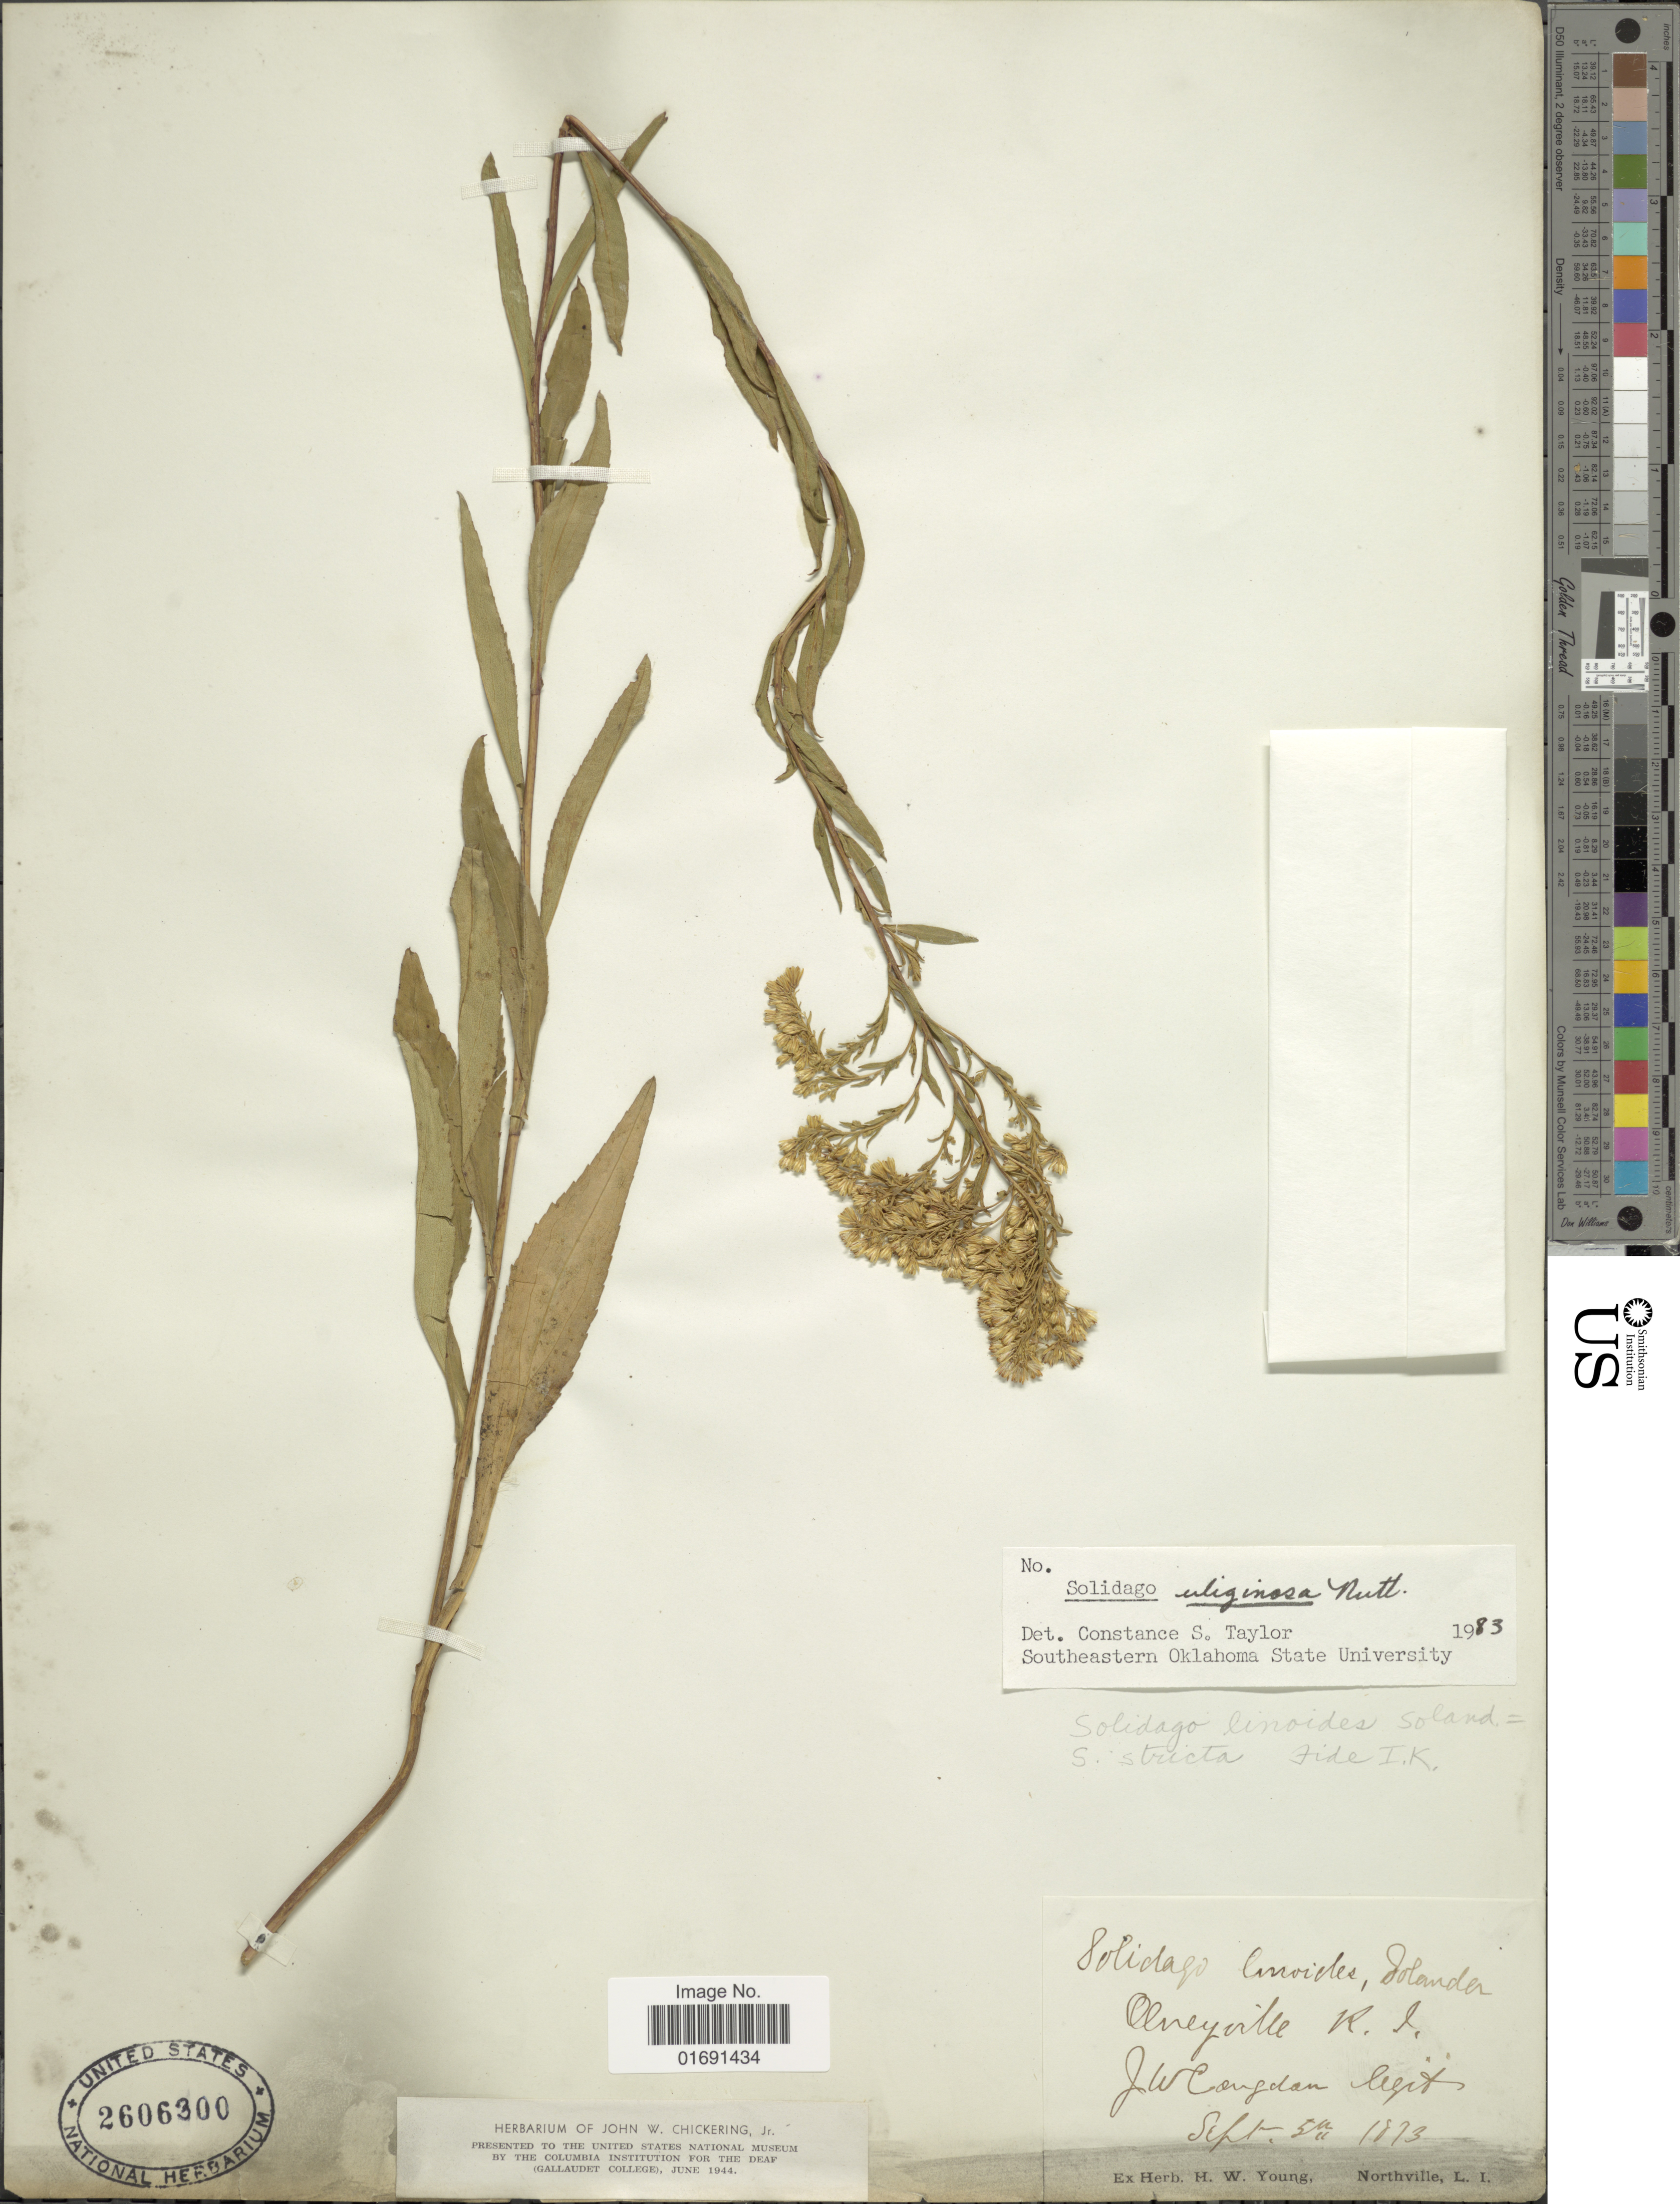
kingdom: Plantae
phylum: Tracheophyta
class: Magnoliopsida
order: Asterales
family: Asteraceae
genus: Solidago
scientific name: Solidago uniligulata var. neglecta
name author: Fernald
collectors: J. W. Congdon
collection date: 1873-09-05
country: United States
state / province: Rhode Island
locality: Olneyville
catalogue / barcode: US 2606300